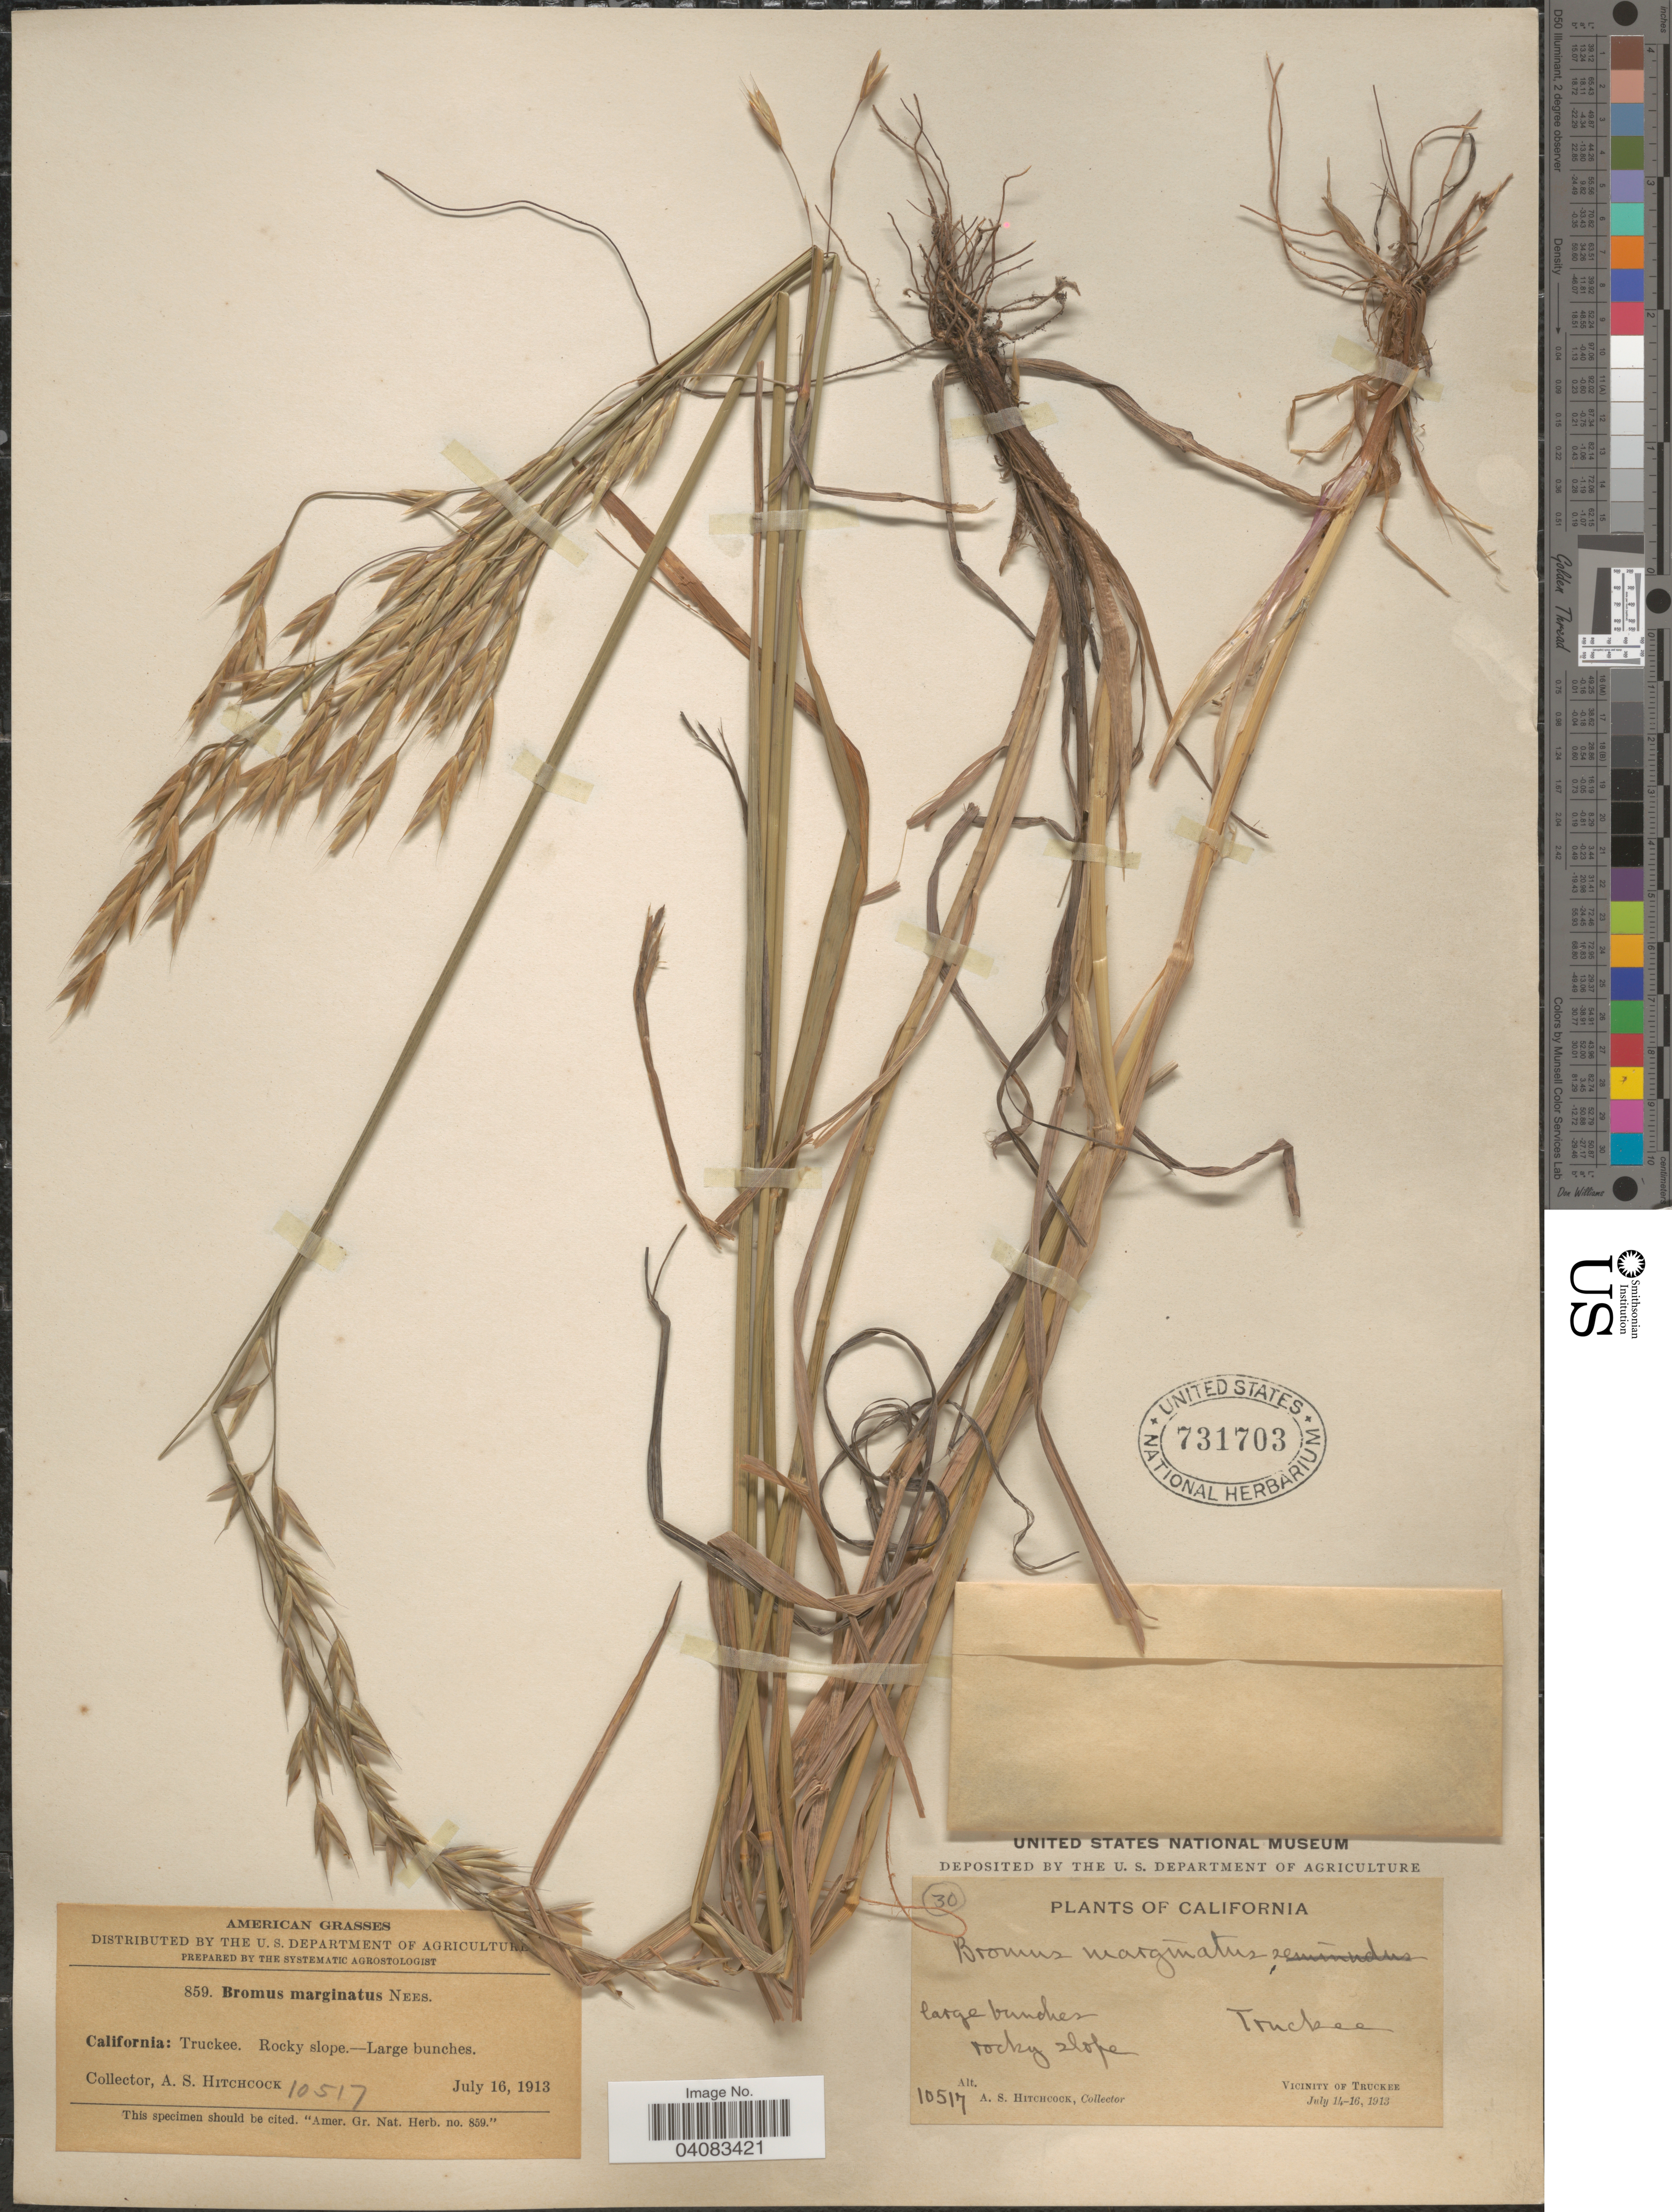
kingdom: Plantae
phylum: Tracheophyta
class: Liliopsida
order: Poales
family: Poaceae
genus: Bromus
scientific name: Bromus marginatus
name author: Nees ex Steud.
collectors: A. S. Hitchcock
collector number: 10517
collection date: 1913-07-16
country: United States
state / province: California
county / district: Nevada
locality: Vicinity of Truckee. Rocky slope.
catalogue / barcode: US 731703